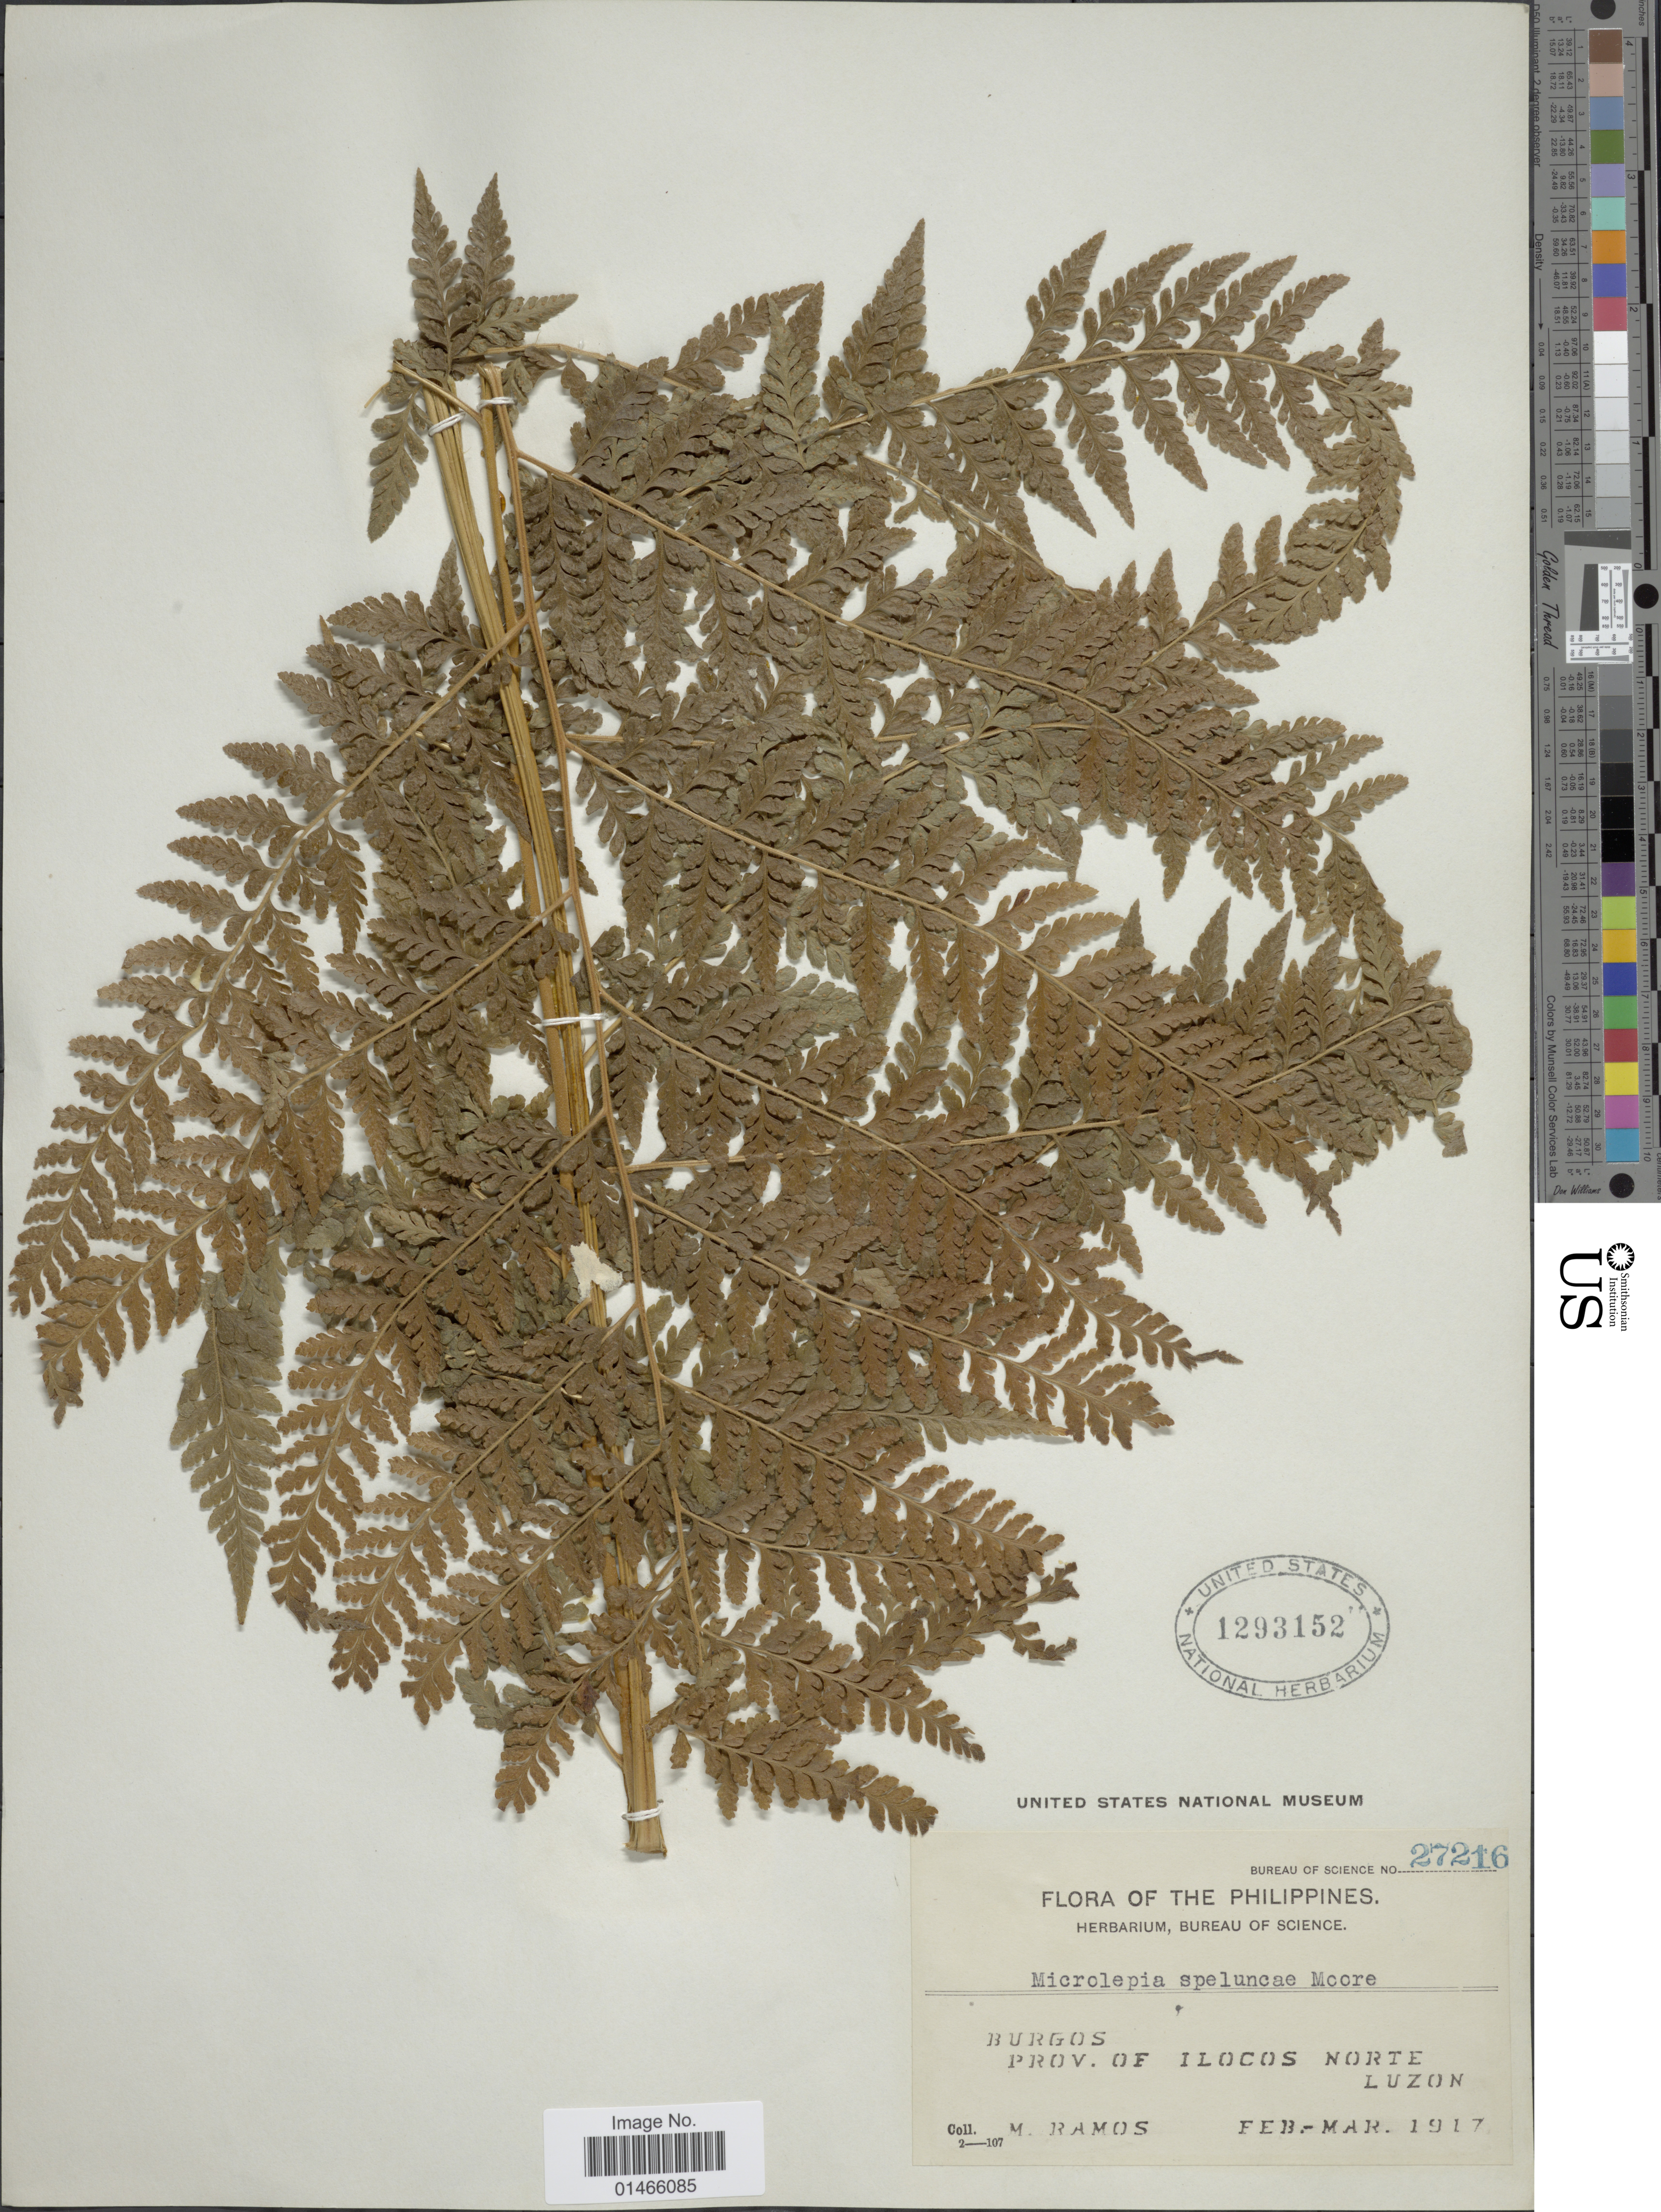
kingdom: Plantae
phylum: Tracheophyta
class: Polypodiopsida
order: Polypodiales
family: Dennstaedtiaceae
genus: Microlepia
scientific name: Microlepia speluncae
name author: (L.) T. Moore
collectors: M. Ramos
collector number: Bueau od Science 27216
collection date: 1917-02/1917-03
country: Philippines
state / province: Ilocos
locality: Burgos, Ilocos Norte, Luzon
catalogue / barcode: US 1293152